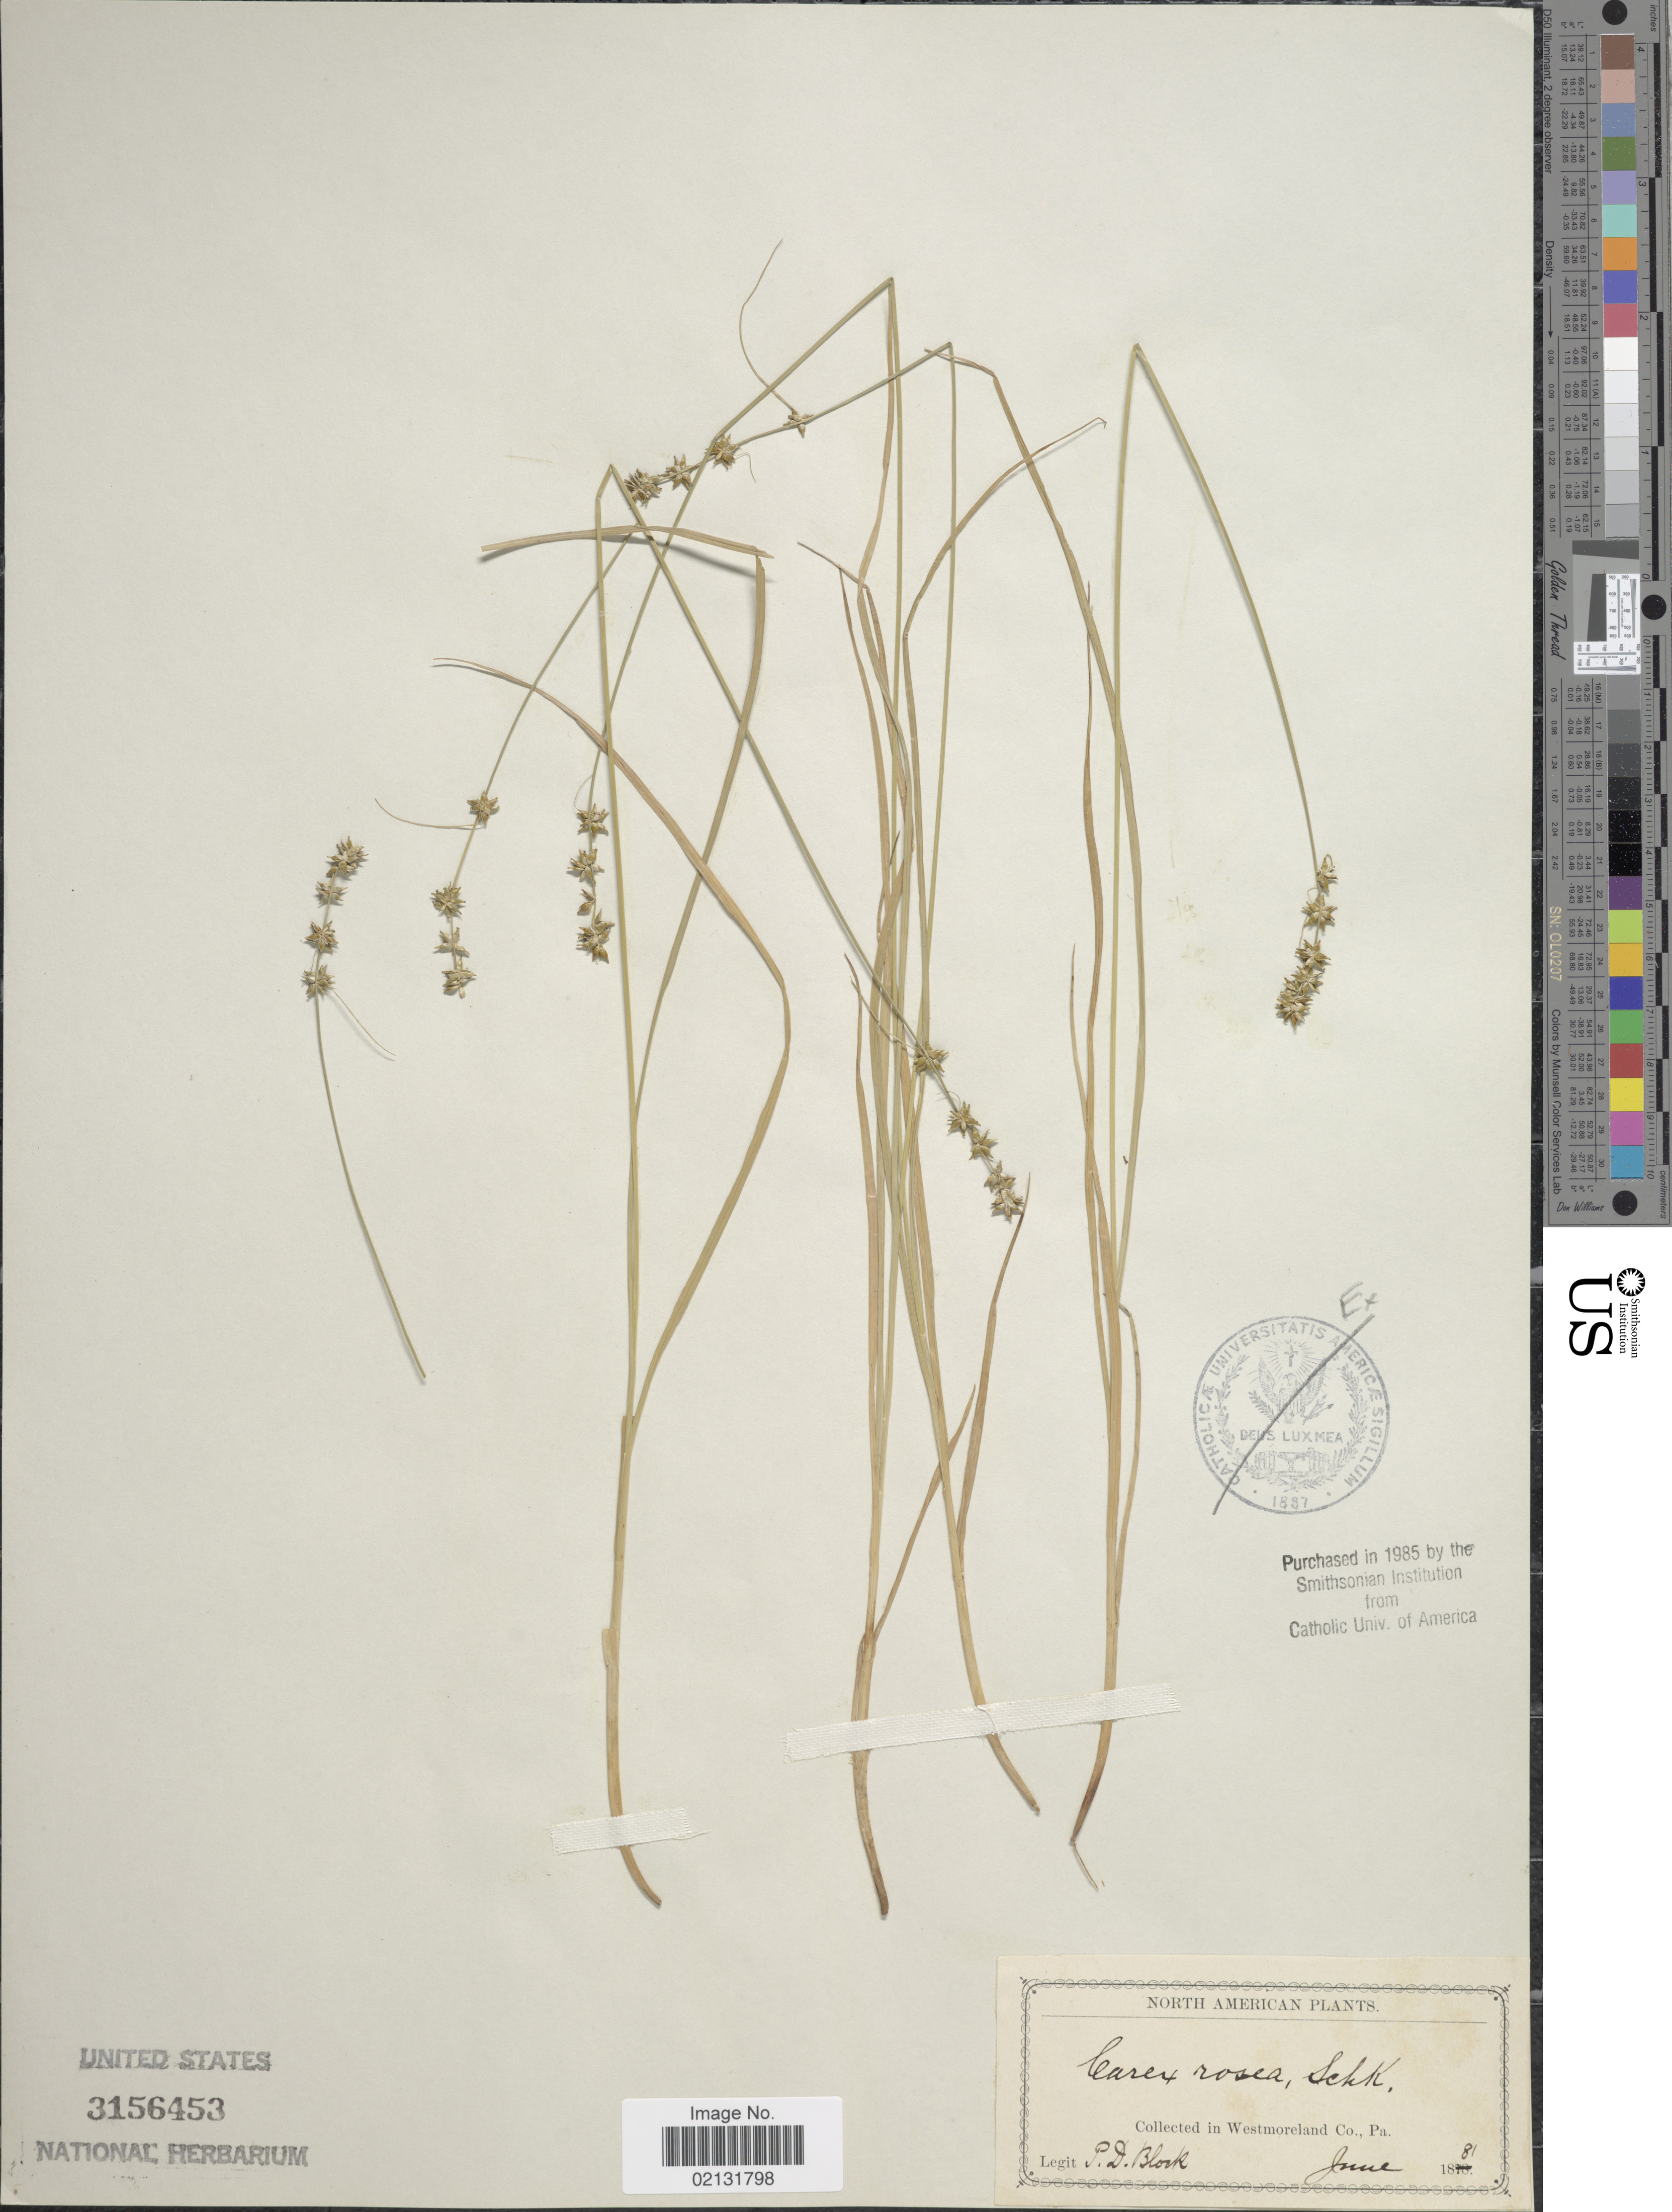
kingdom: Plantae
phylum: Tracheophyta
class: Liliopsida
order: Poales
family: Cyperaceae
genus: Carex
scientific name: Carex rosea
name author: Willd.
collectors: P. Block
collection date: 1881-06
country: United States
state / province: Pennsylvania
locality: In Westmoreland Co.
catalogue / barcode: US 3156453